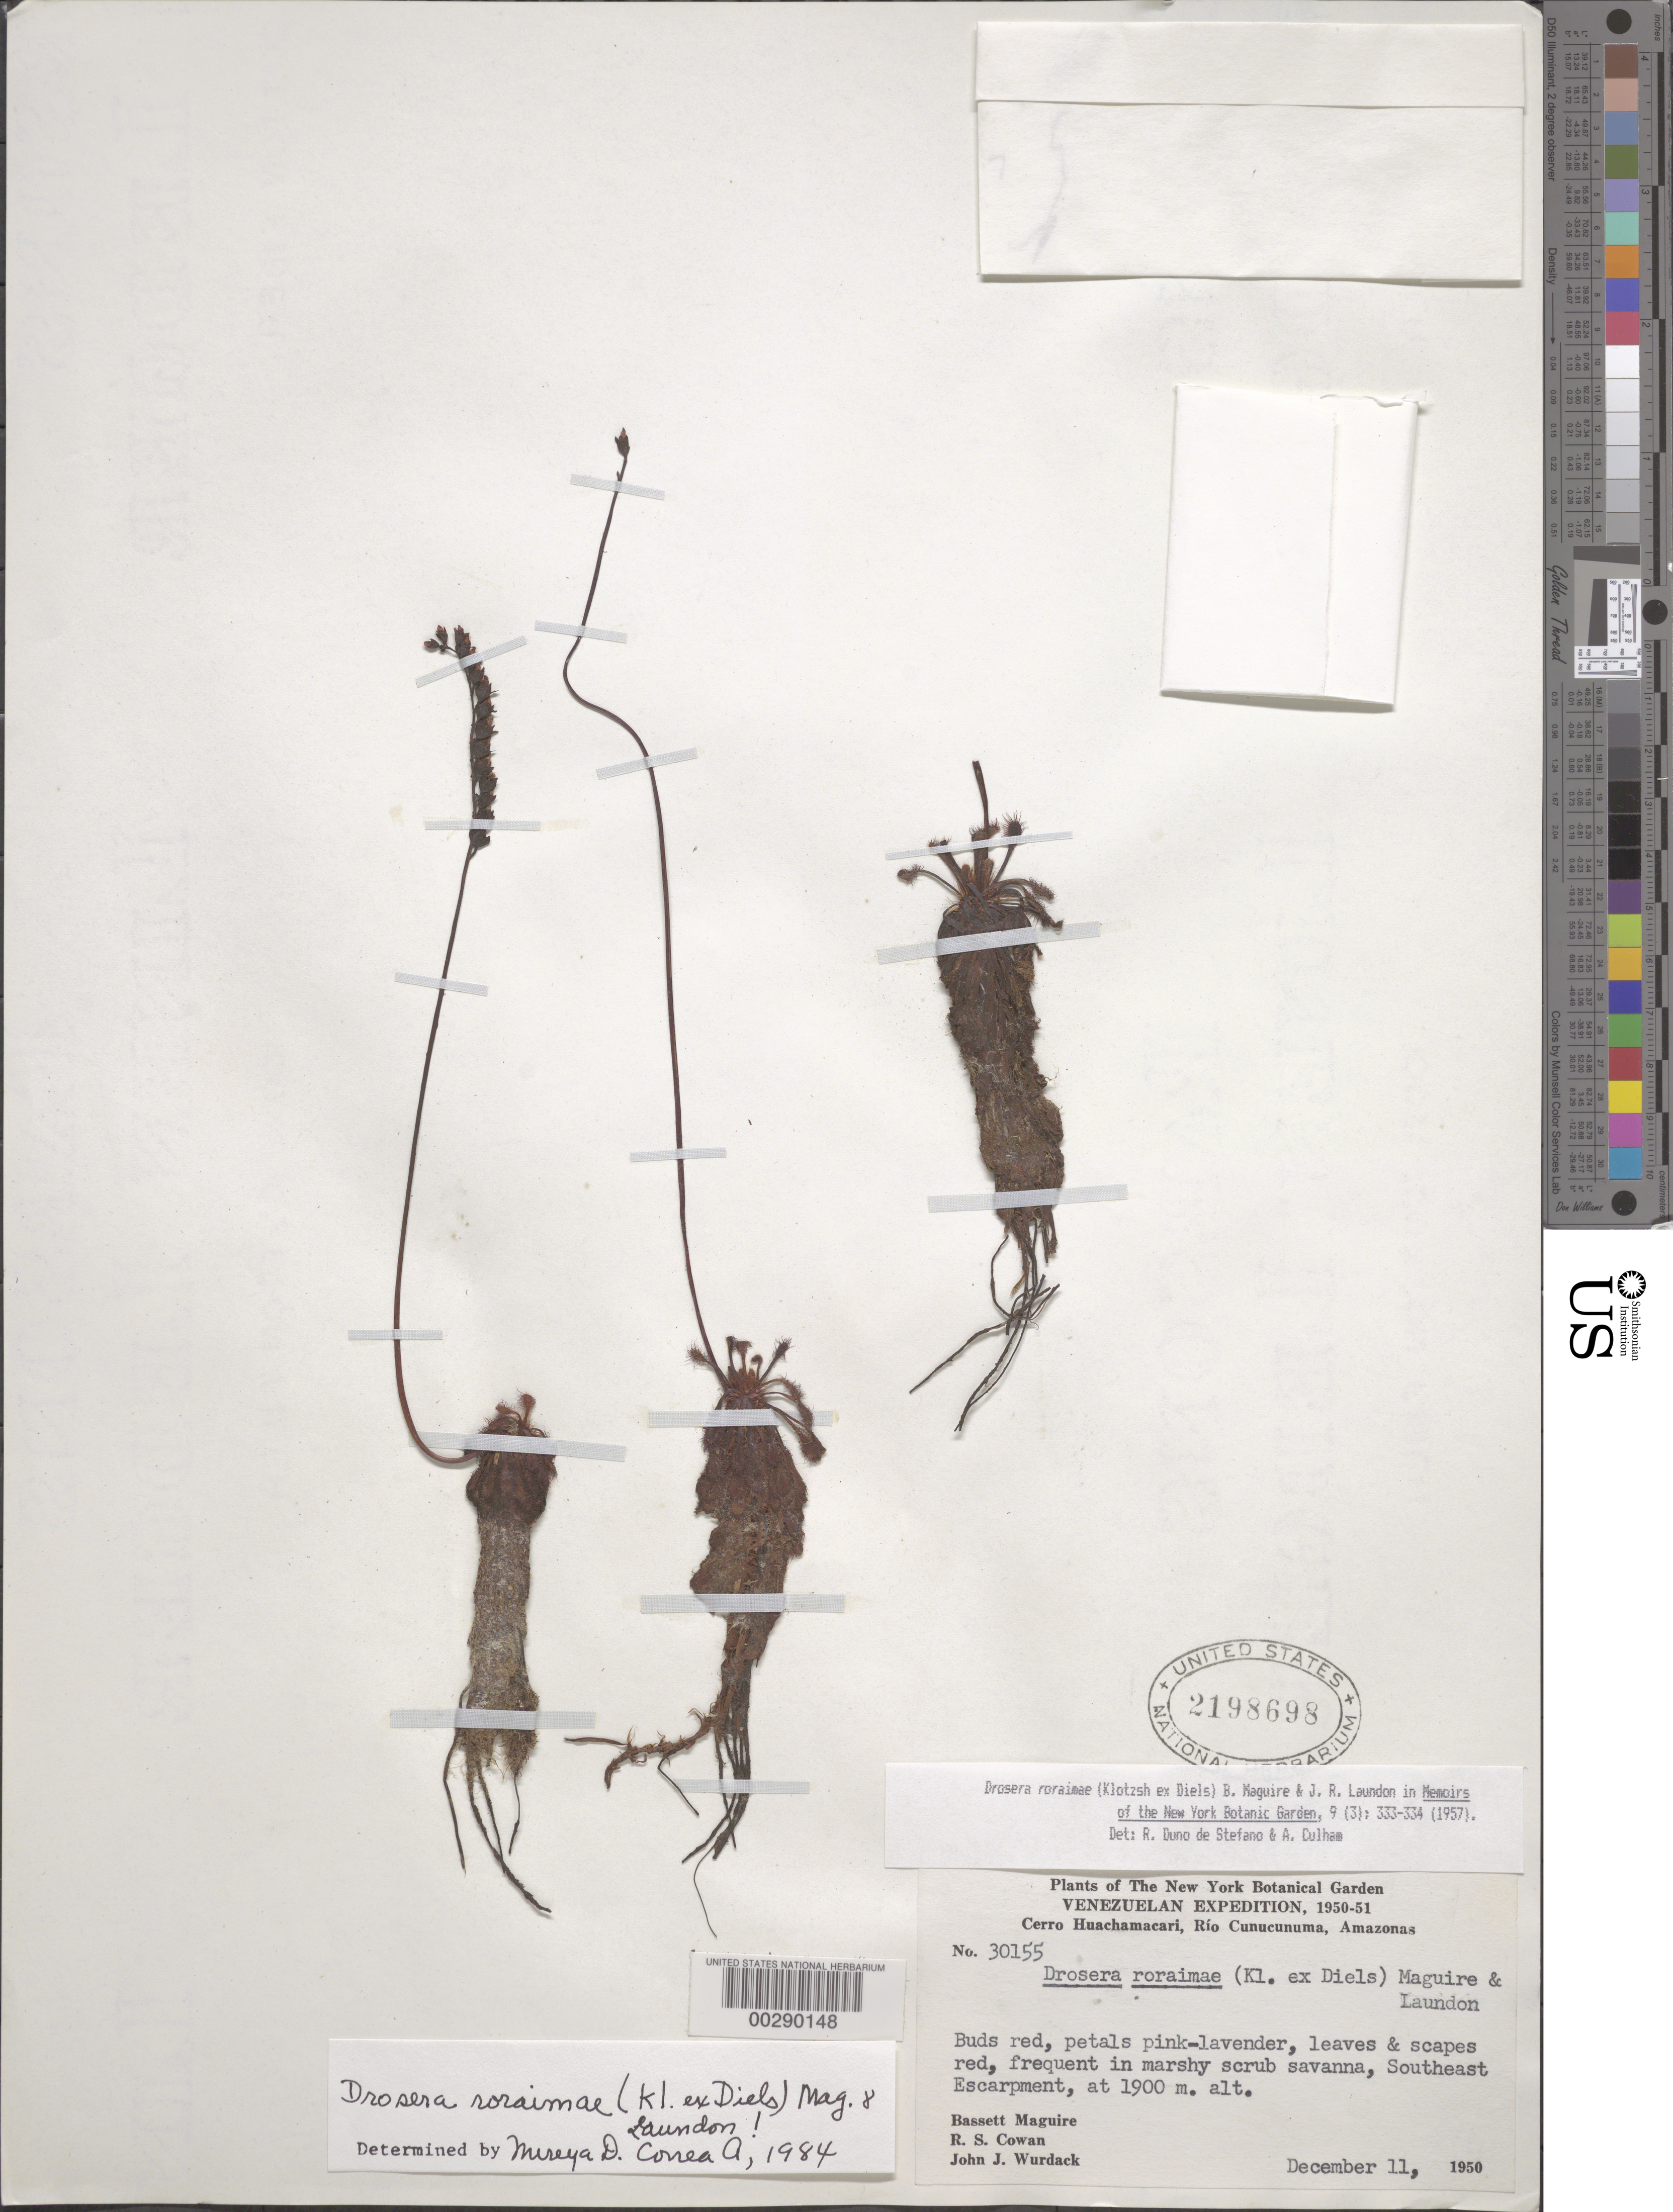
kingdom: Plantae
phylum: Tracheophyta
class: Magnoliopsida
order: Caryophyllales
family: Droseraceae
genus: Drosera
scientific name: Drosera roraimae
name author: (Klotzsch ex Diels) Maguire & J.R. Laundon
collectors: B. Maguire, R. S. Cowan & J. J. Wurdack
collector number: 30155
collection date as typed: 11 Dec 1950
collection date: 1950-12-11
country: Venezuela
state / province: Amazonas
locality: Cerro Huachamacari, Rio Cunucunuma, se escarpment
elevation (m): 1900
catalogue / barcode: US 2198698